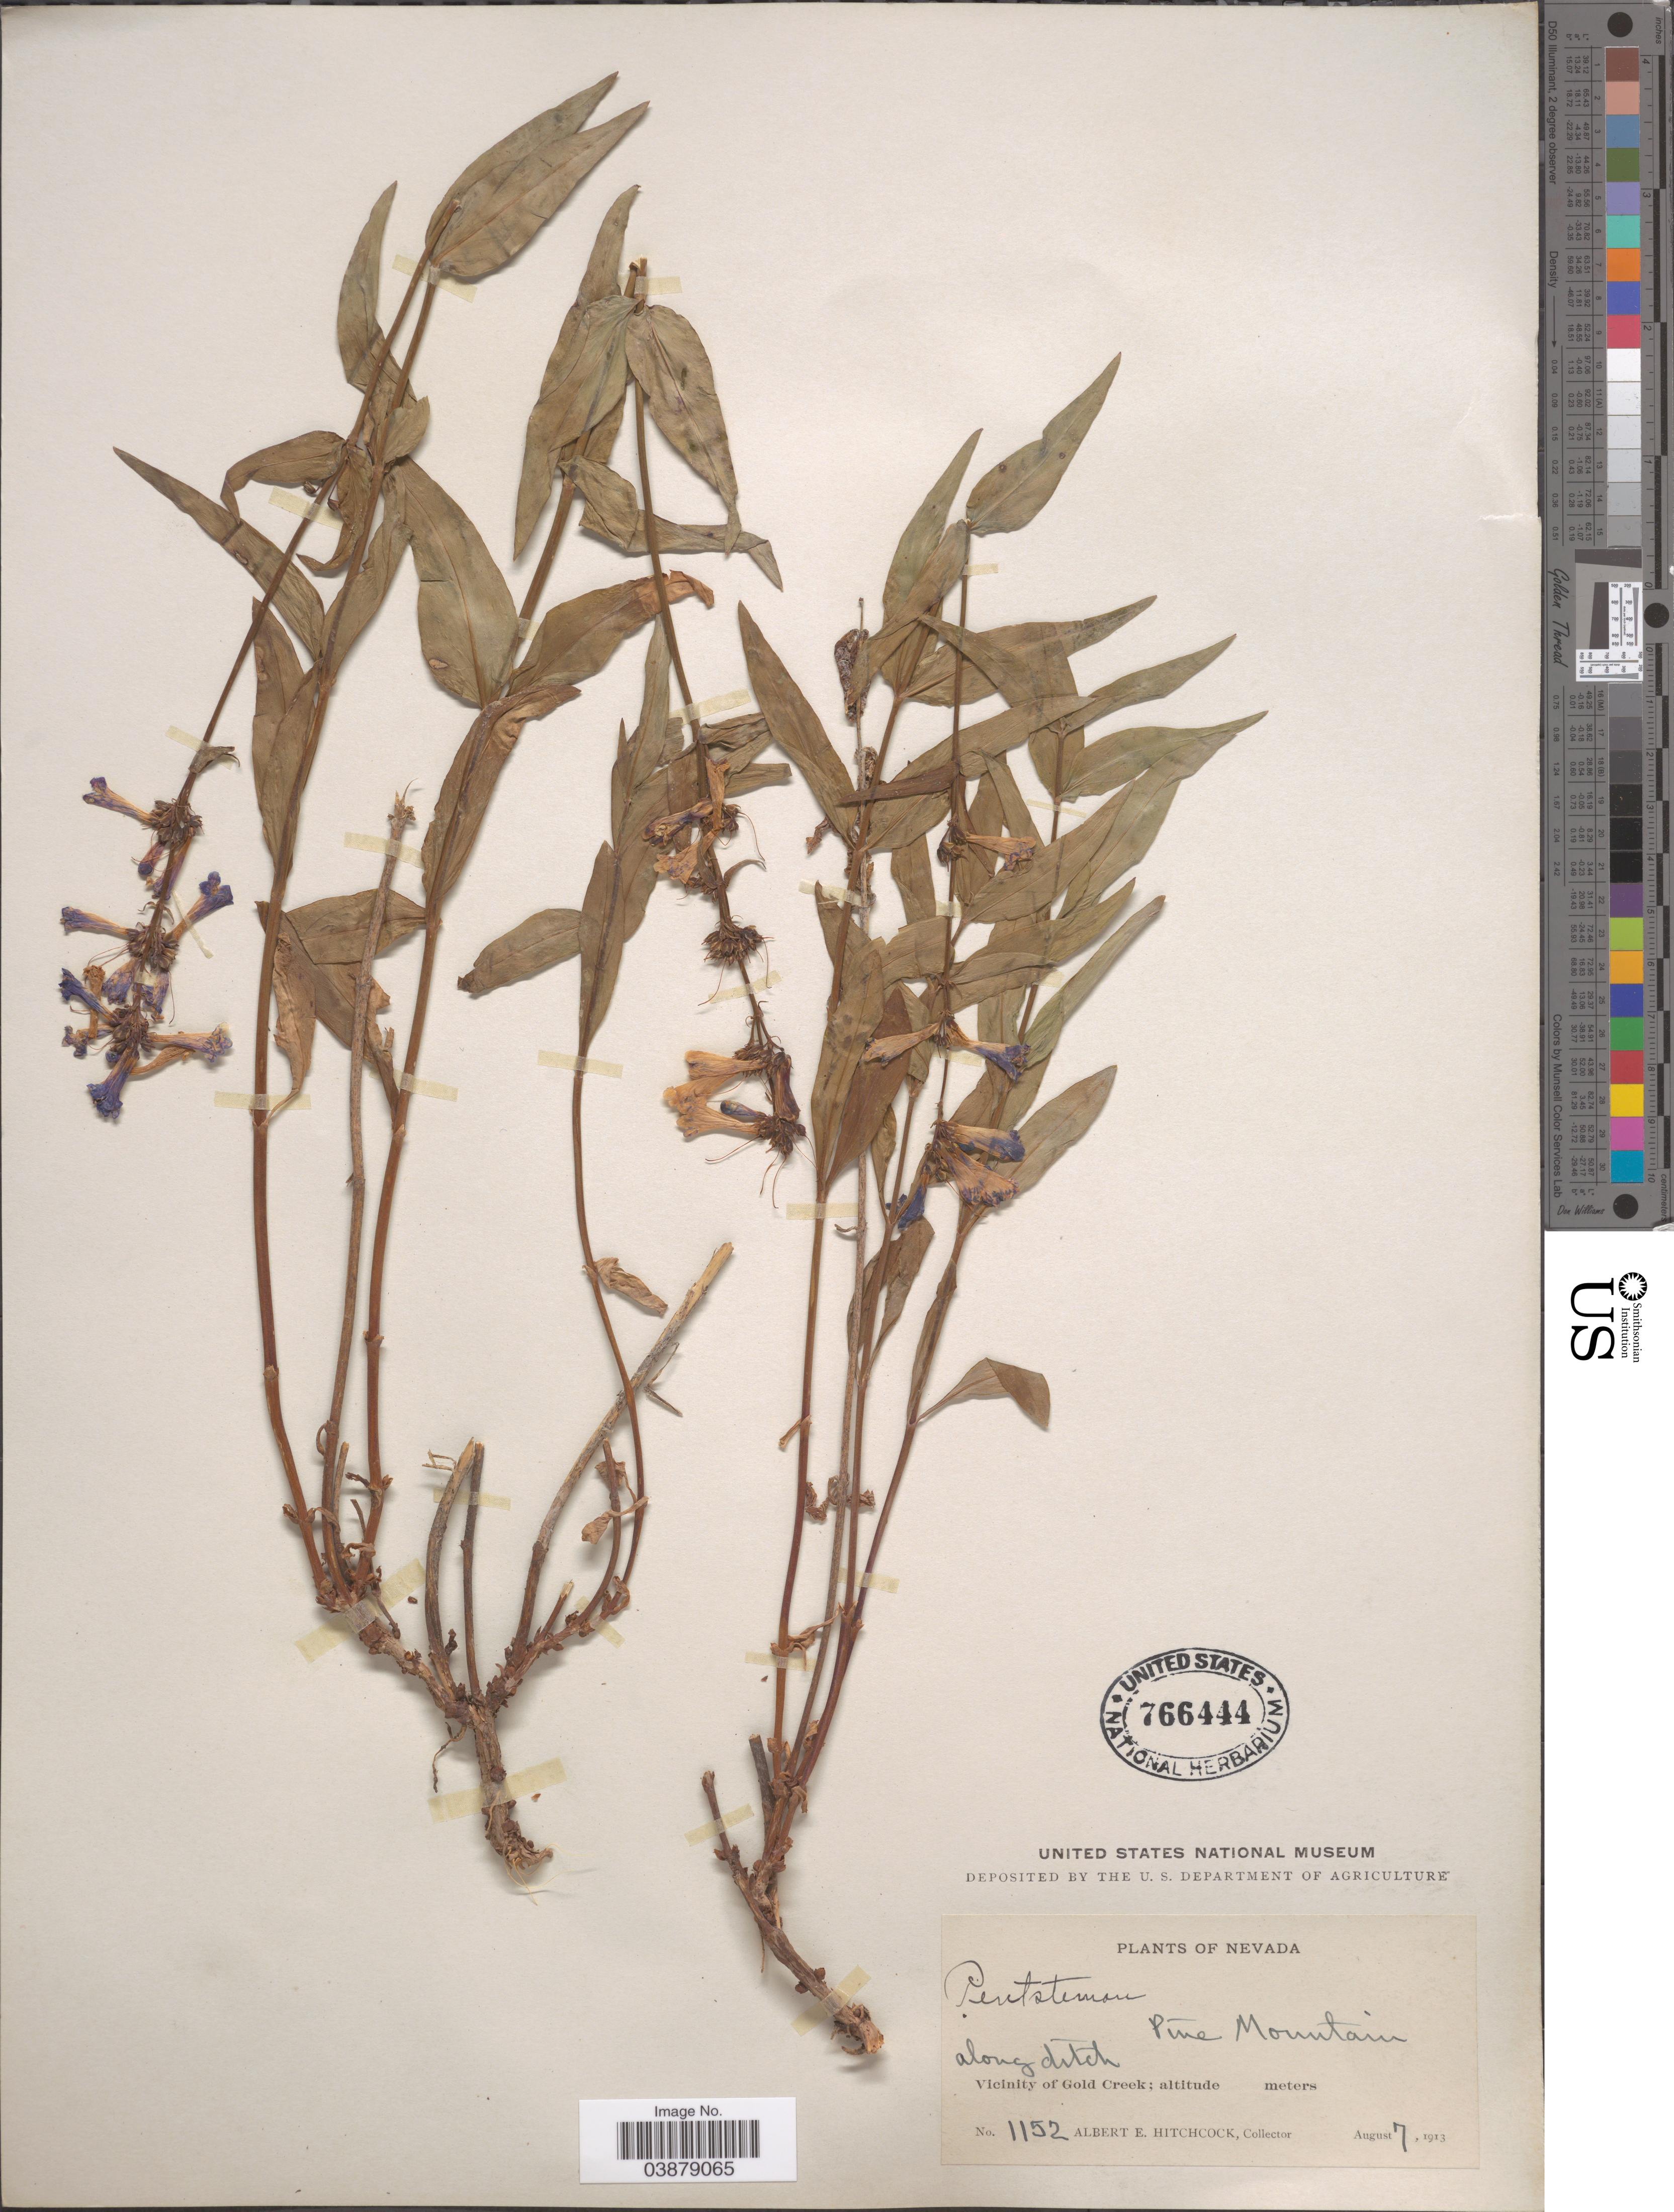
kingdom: Plantae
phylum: Tracheophyta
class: Magnoliopsida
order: Lamiales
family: Plantaginaceae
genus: Penstemon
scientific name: Penstemon watsonii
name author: A. Gray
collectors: A. Hitchcock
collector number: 1152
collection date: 1913-08-07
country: United States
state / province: Nevada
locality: Pine Mountain. Along ditch, Vicinity of Gold Creek.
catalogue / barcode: US 766444